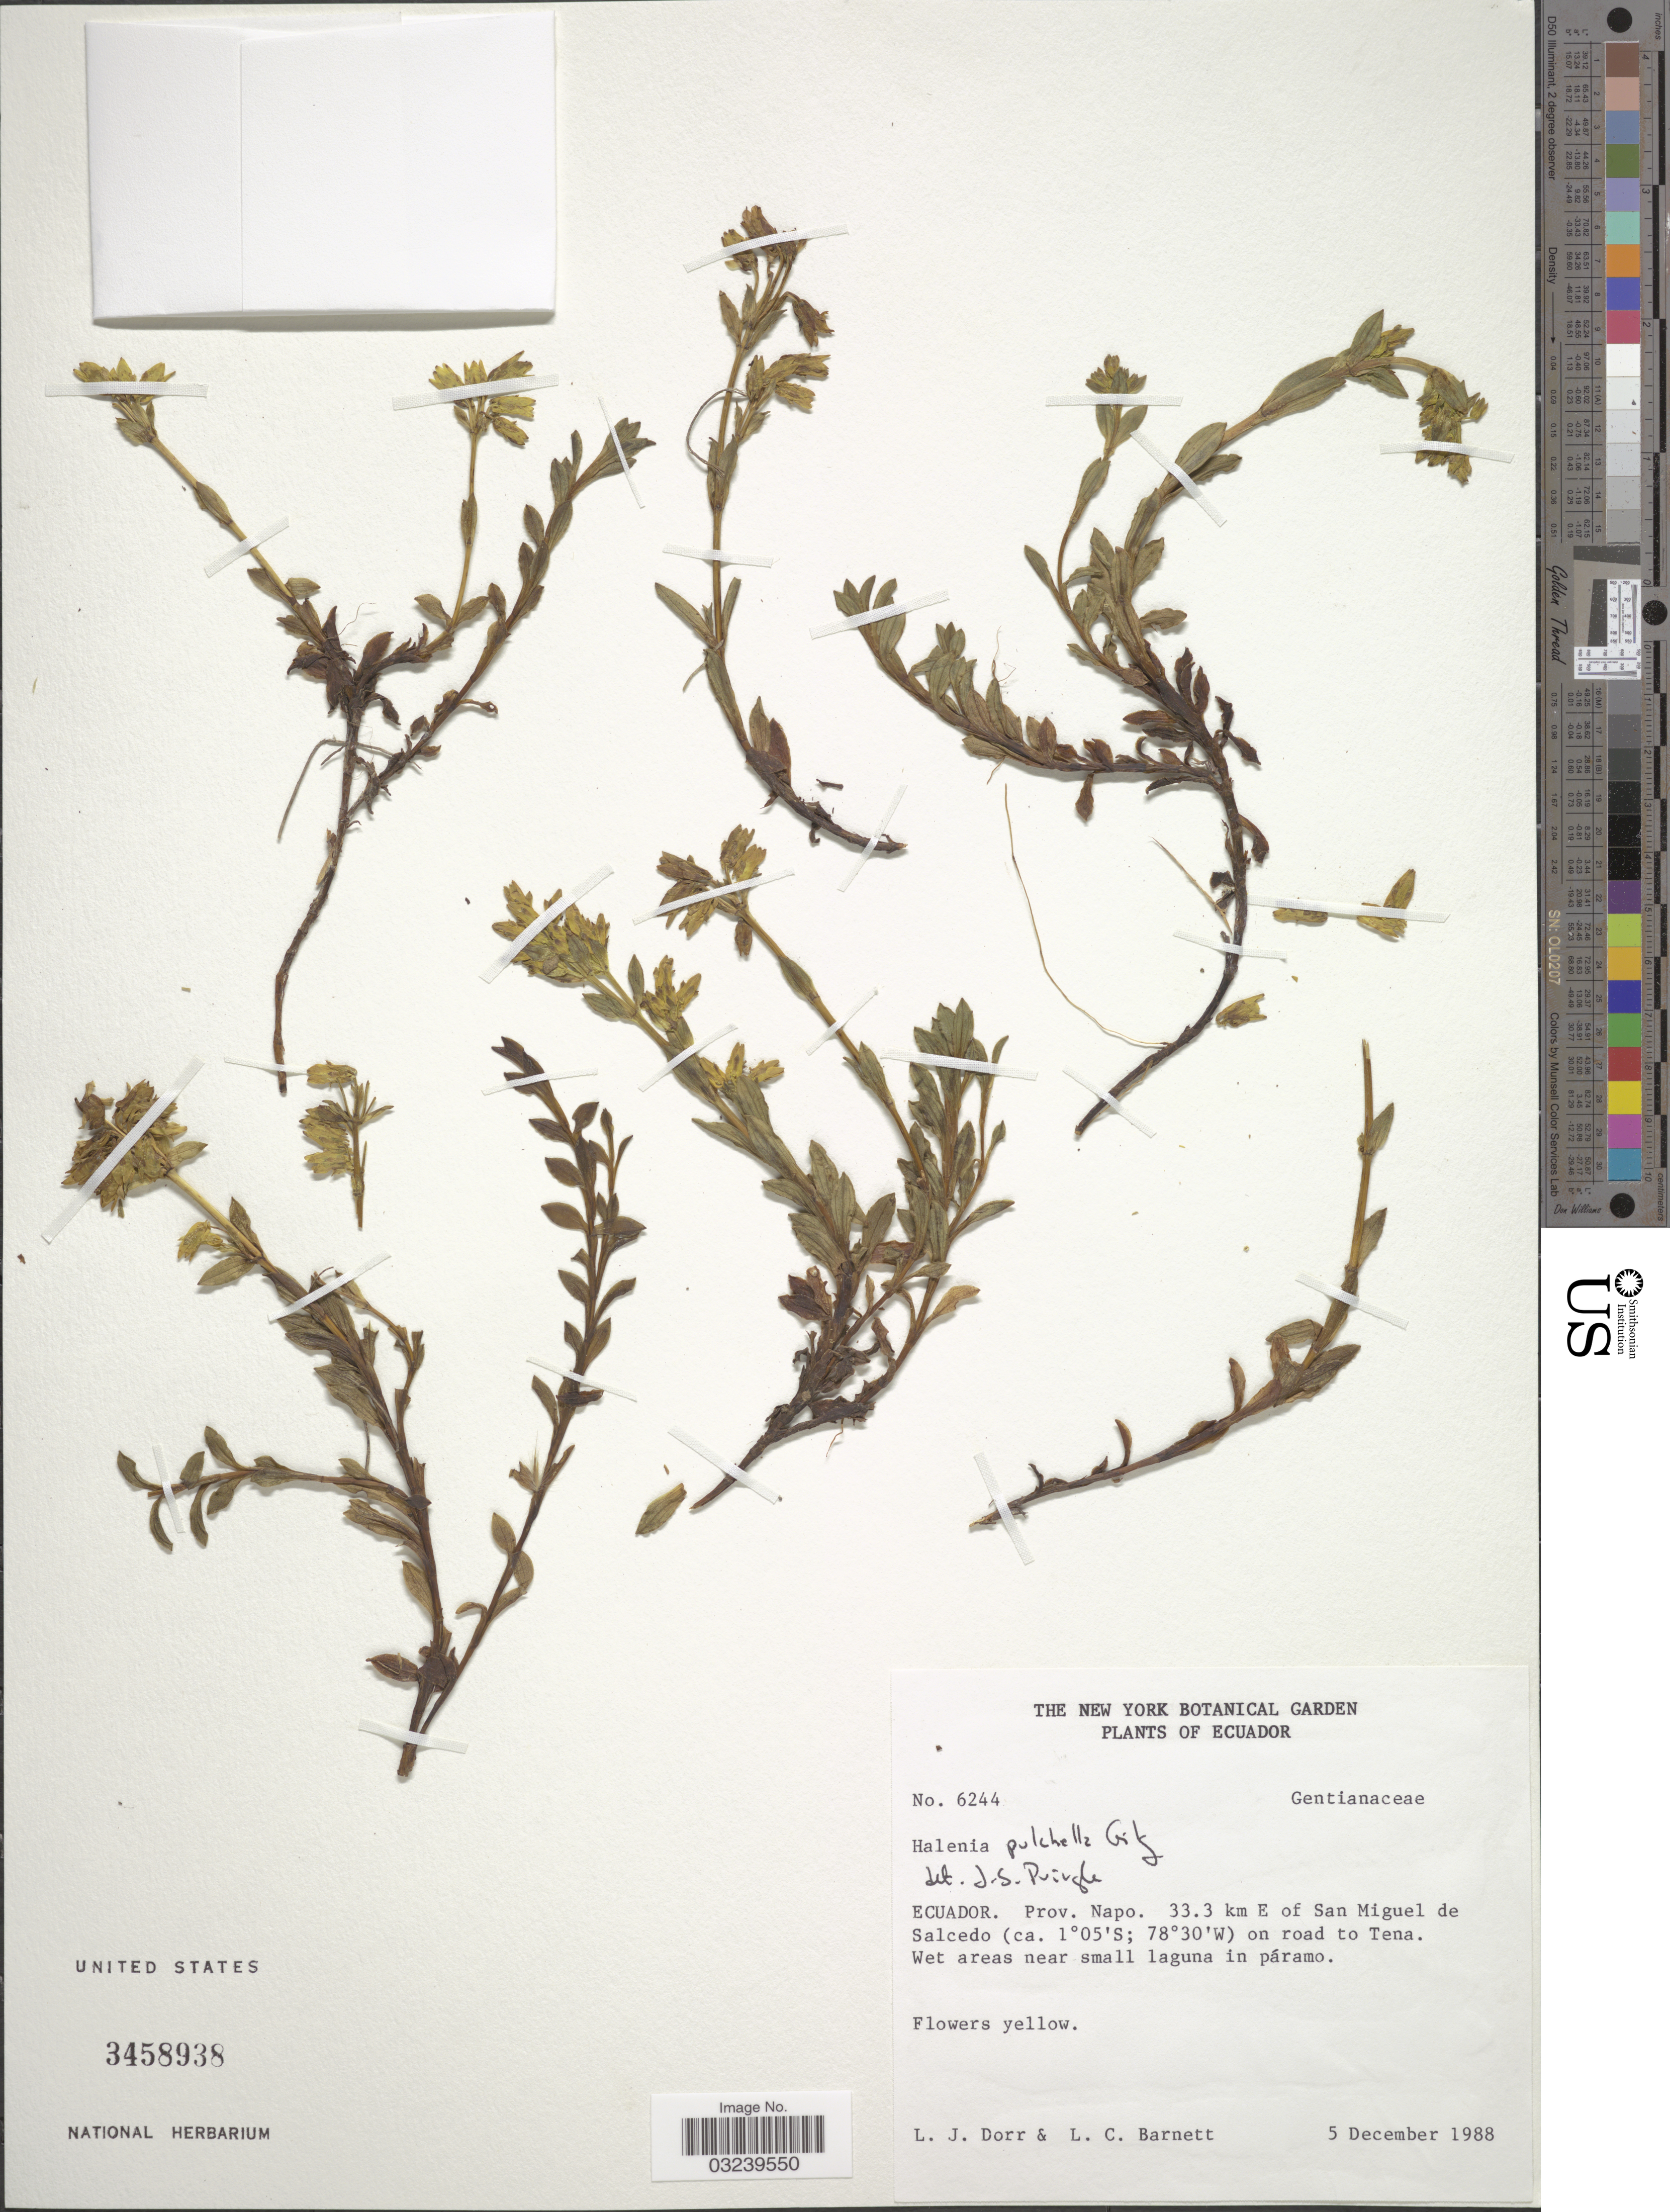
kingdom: Plantae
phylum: Tracheophyta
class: Magnoliopsida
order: Gentianales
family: Gentianaceae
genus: Halenia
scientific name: Halenia pulchella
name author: Gilg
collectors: L. J. Dorr & L. C. Barnett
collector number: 6244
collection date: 1988-12-05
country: Ecuador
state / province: Napo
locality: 33.3 km E of San Miguel de Salcedo, on road to Tena.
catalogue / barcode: US 3458938